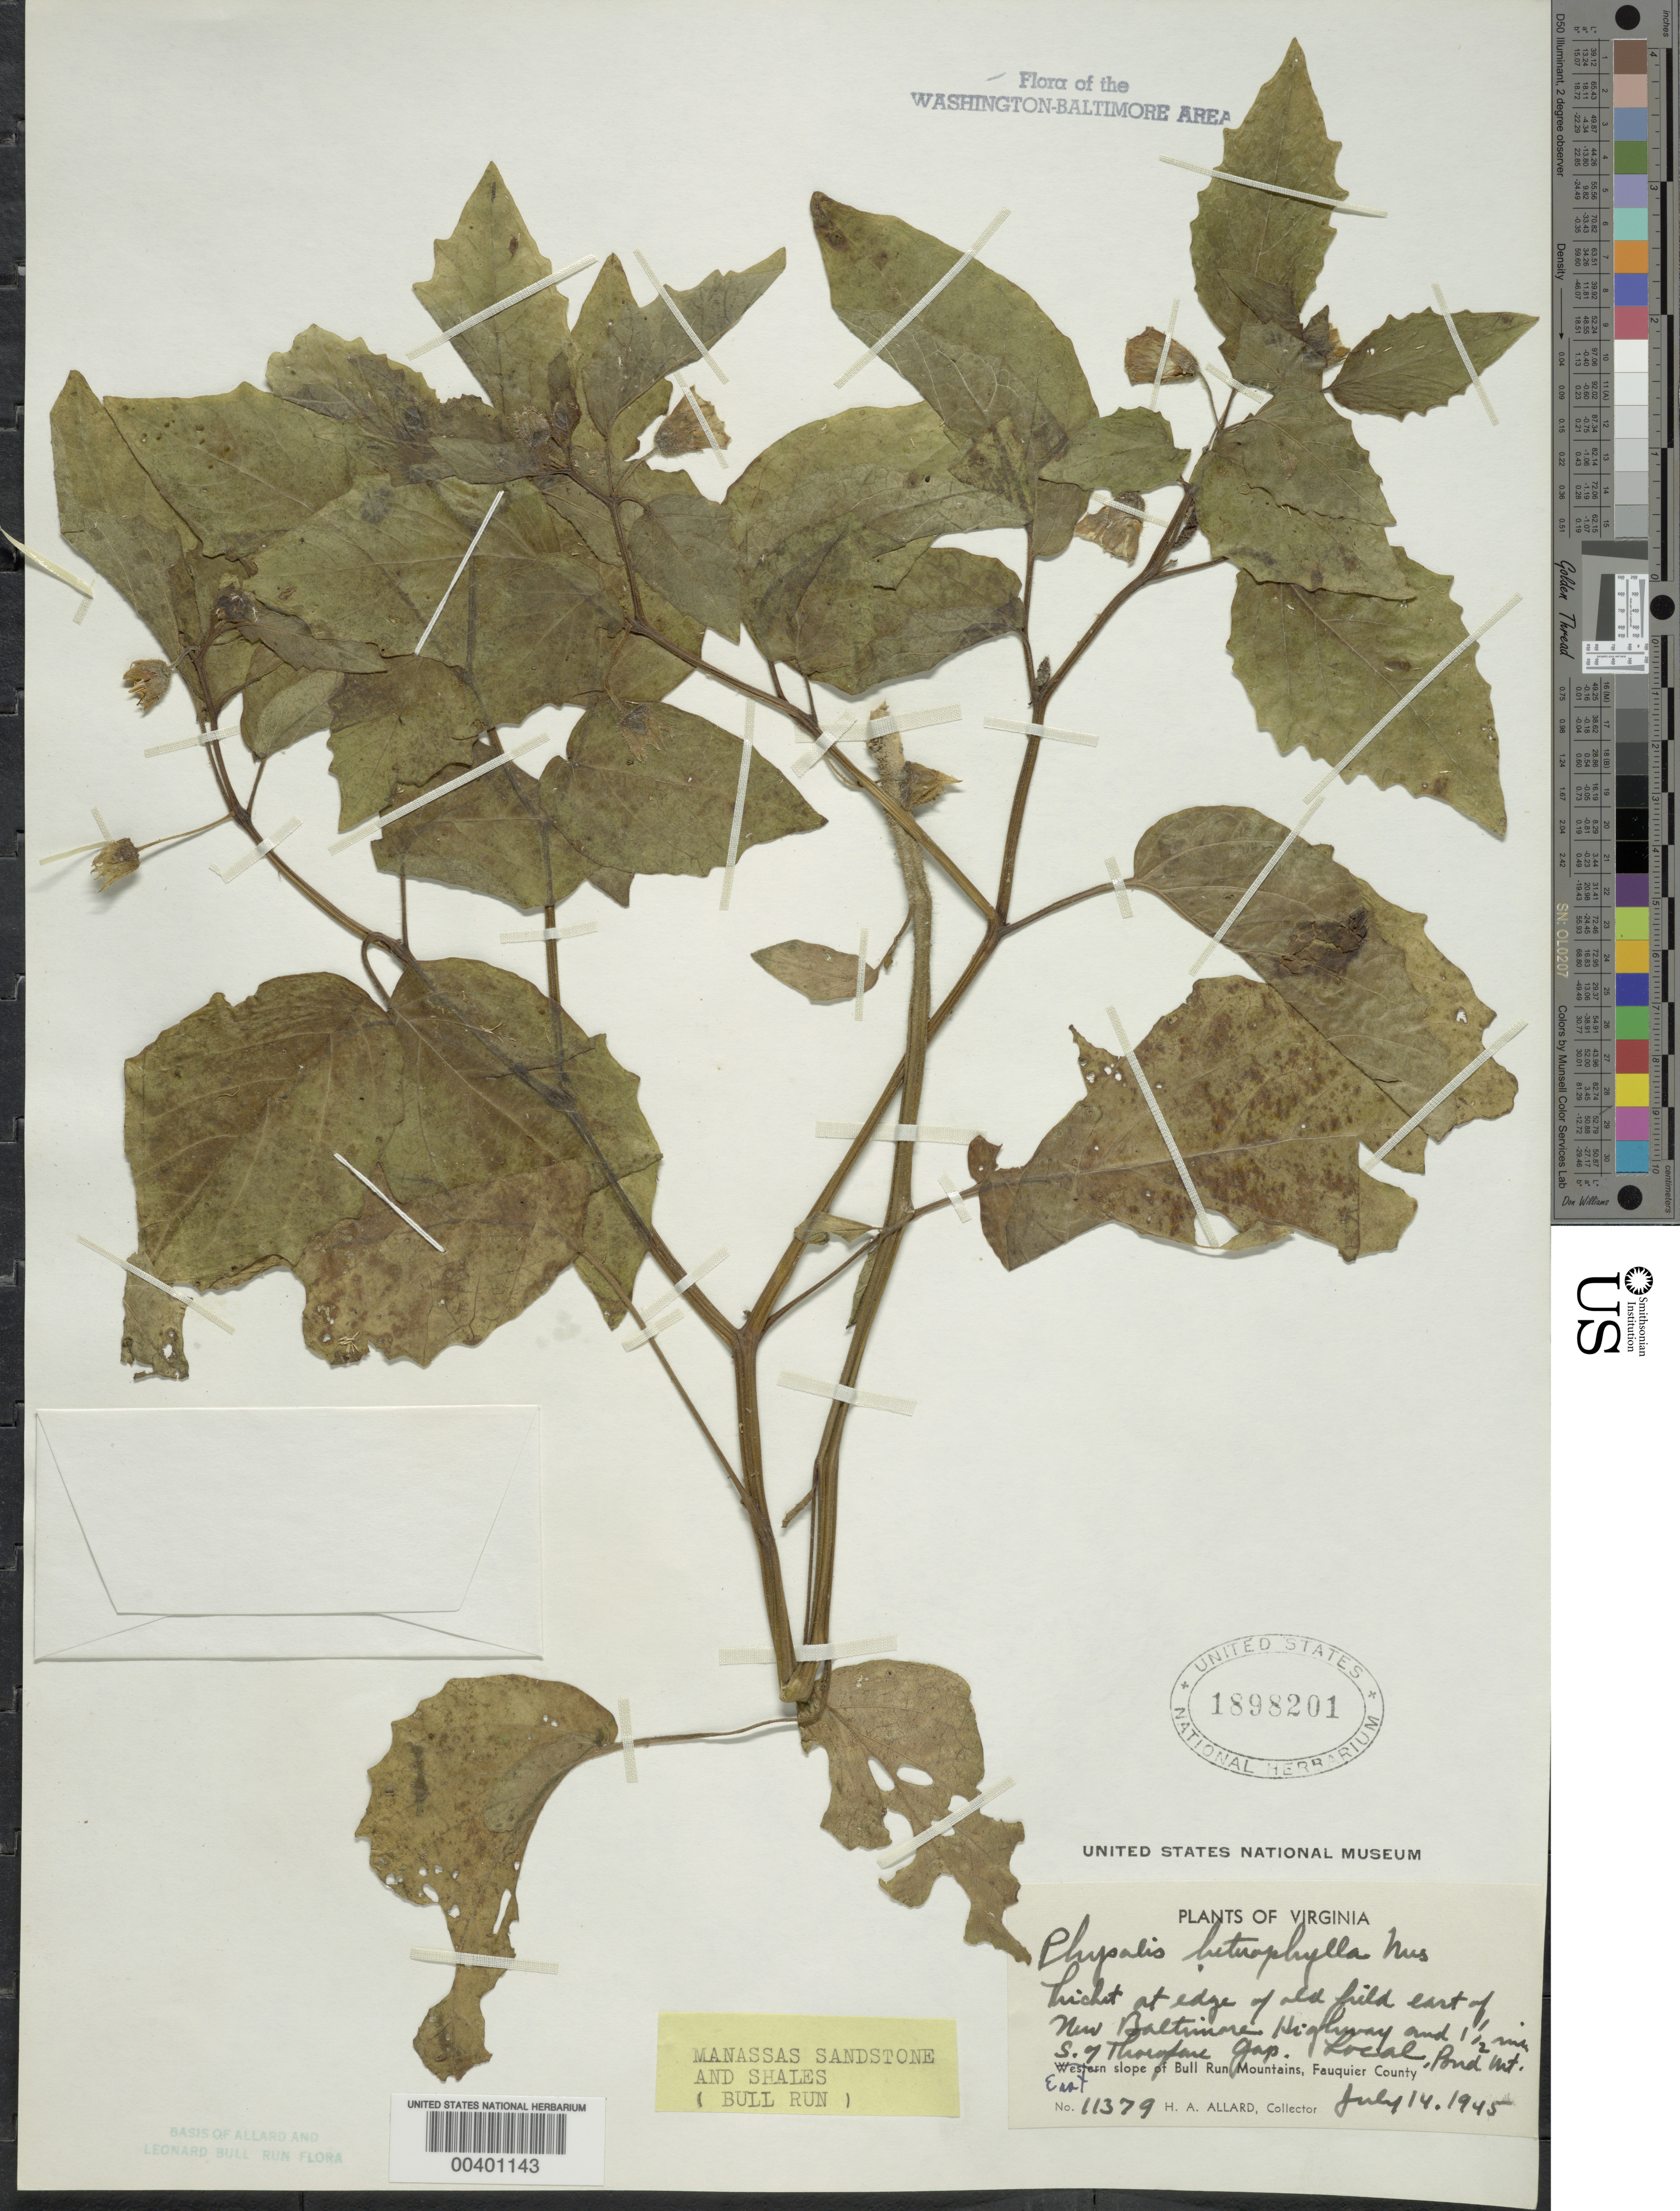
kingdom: Plantae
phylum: Tracheophyta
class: Magnoliopsida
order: Solanales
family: Solanaceae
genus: Physalis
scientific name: Physalis heterophylla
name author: Nees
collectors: H. A. Allard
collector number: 11379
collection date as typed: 14 Jul 1945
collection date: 1945-07-14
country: United States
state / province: Virginia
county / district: Fauquier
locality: East of New Baltimore Highway, east slope of Pond Mountain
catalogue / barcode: US 1898201